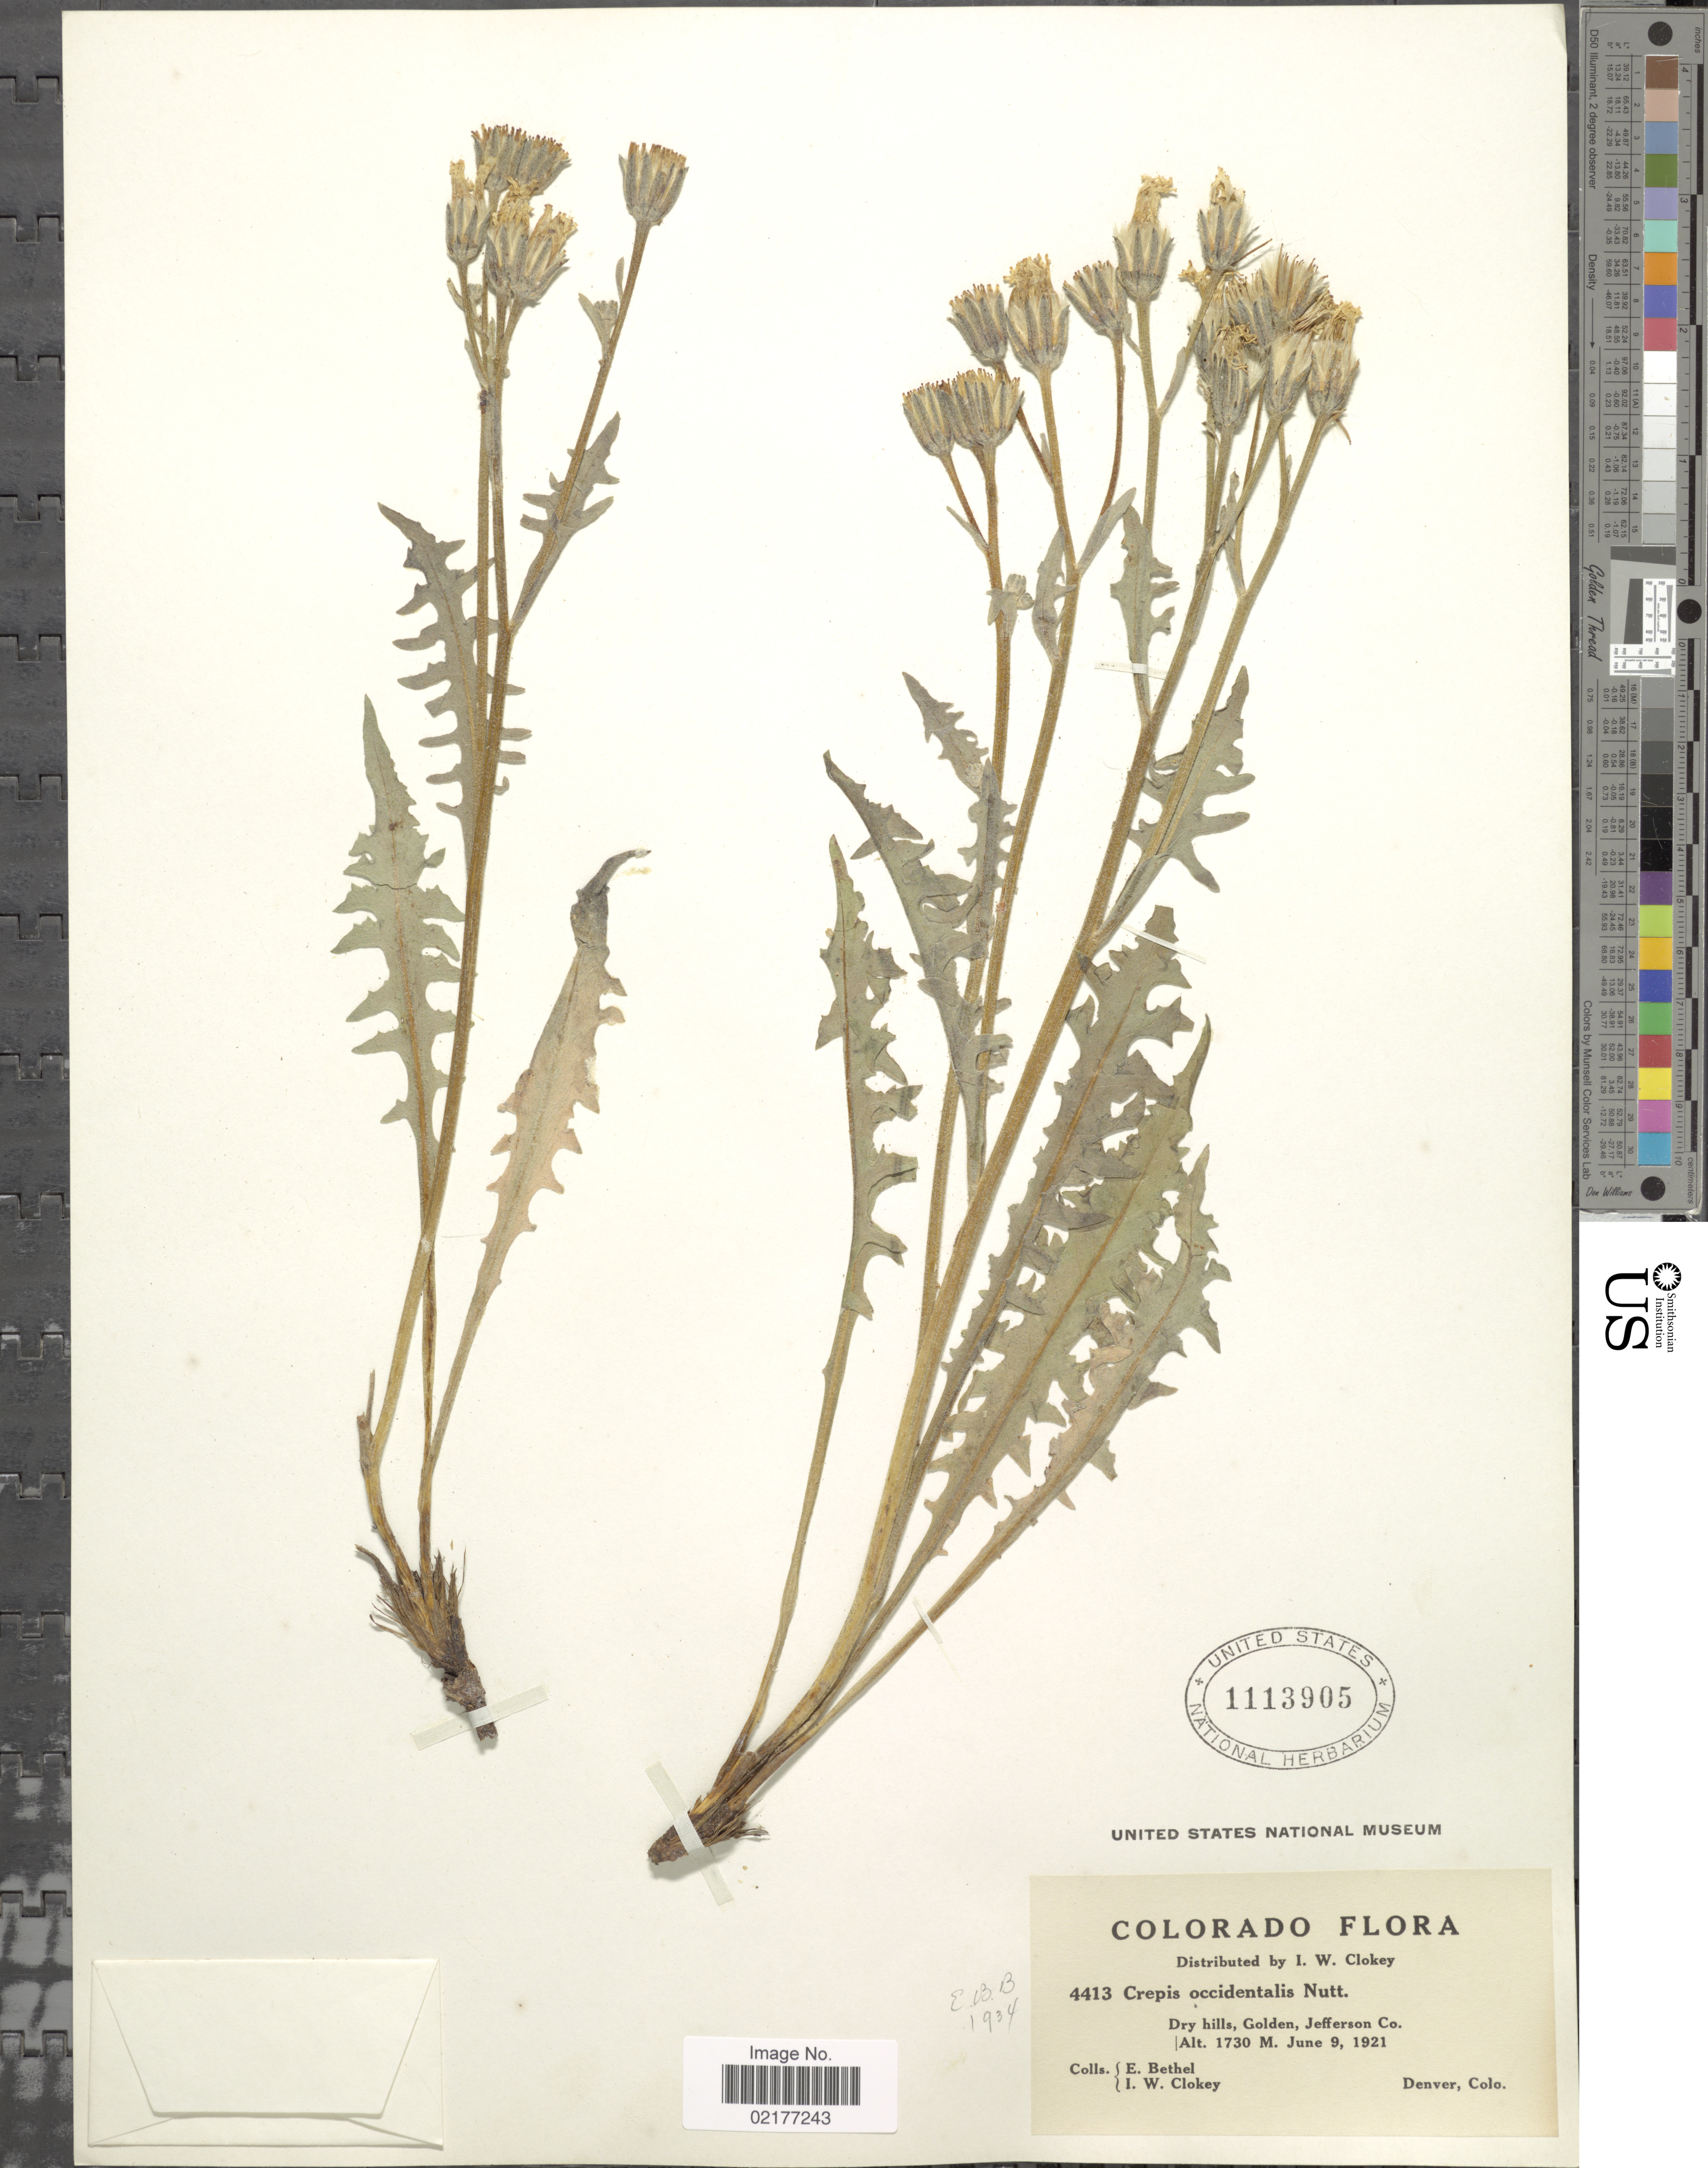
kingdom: Plantae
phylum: Tracheophyta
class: Magnoliopsida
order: Asterales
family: Asteraceae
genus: Crepis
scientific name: Crepis occidentalis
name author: Nutt.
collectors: E. Bethel & I. W. Clokey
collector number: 4413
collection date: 1921-06-09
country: United States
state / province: Colorado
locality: Dry hills, Golden, Jefferson Co.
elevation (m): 1730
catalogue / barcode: US 1113905